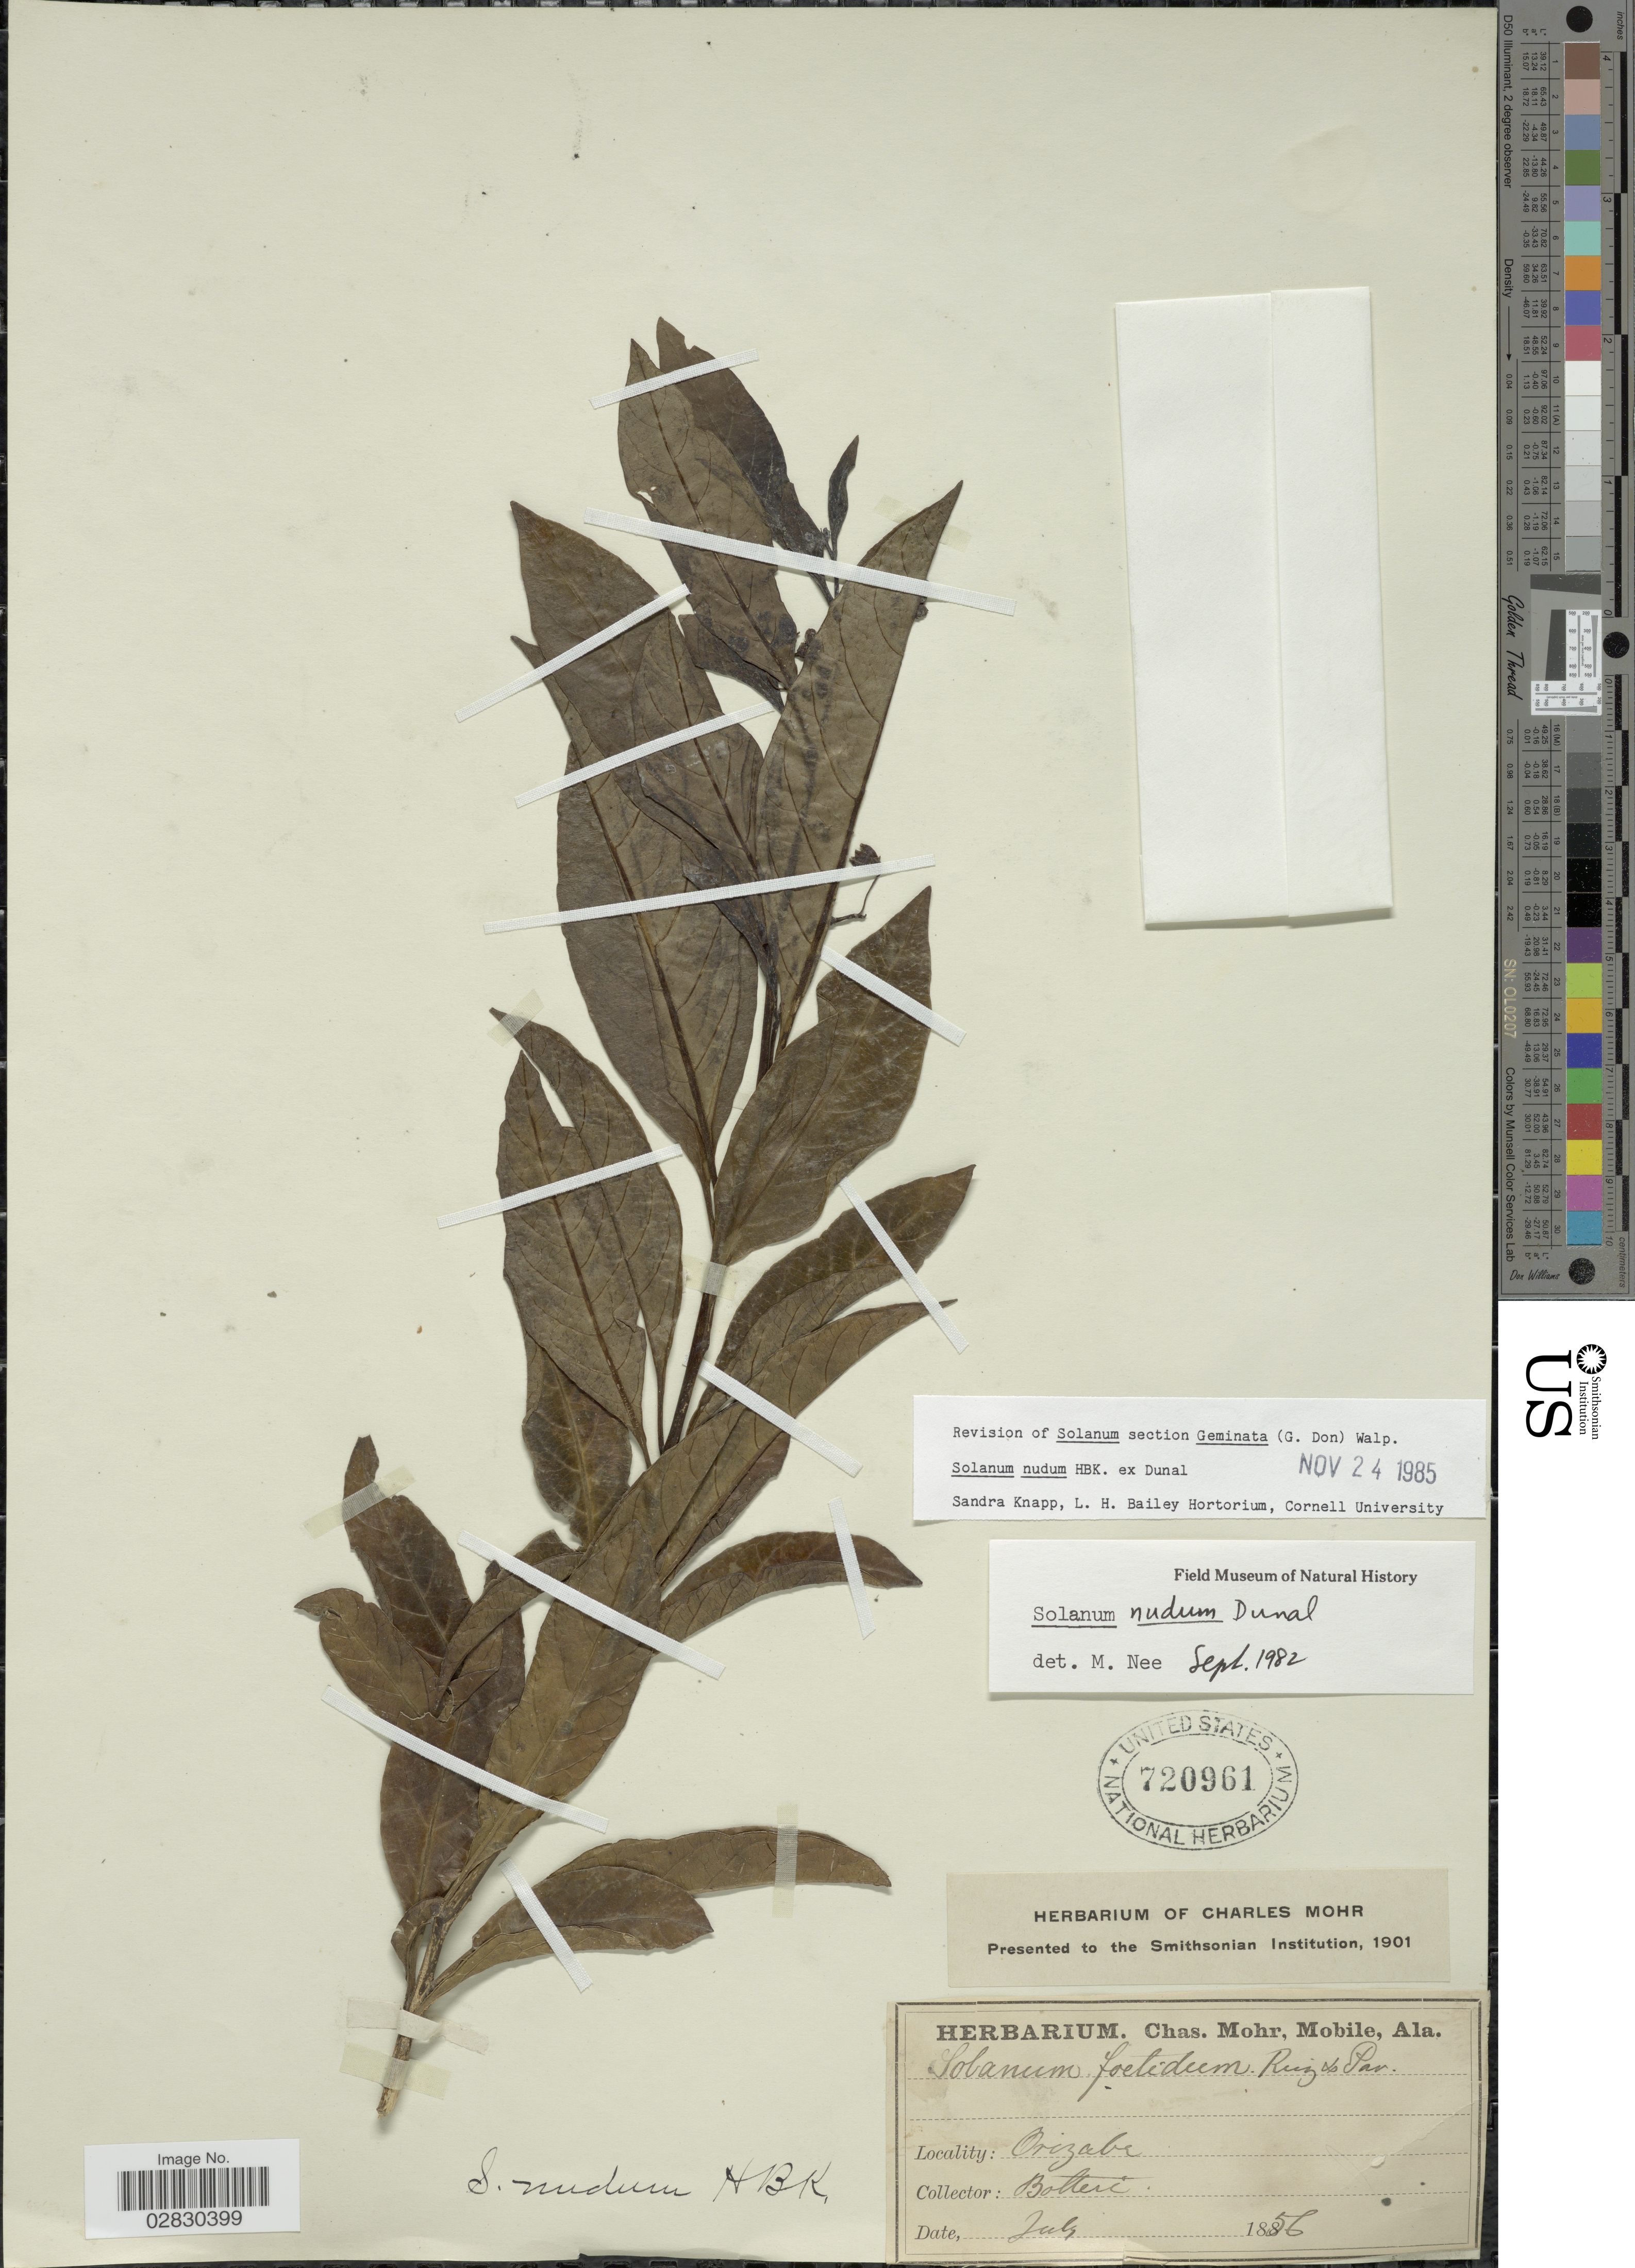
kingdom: Plantae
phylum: Tracheophyta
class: Magnoliopsida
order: Solanales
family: Solanaceae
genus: Solanum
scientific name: Solanum nudum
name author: Humb. & Bonpl. ex Dunal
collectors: M. Botteri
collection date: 1856-07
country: Mexico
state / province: Veracruz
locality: Orizaba.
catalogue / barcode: US 720961